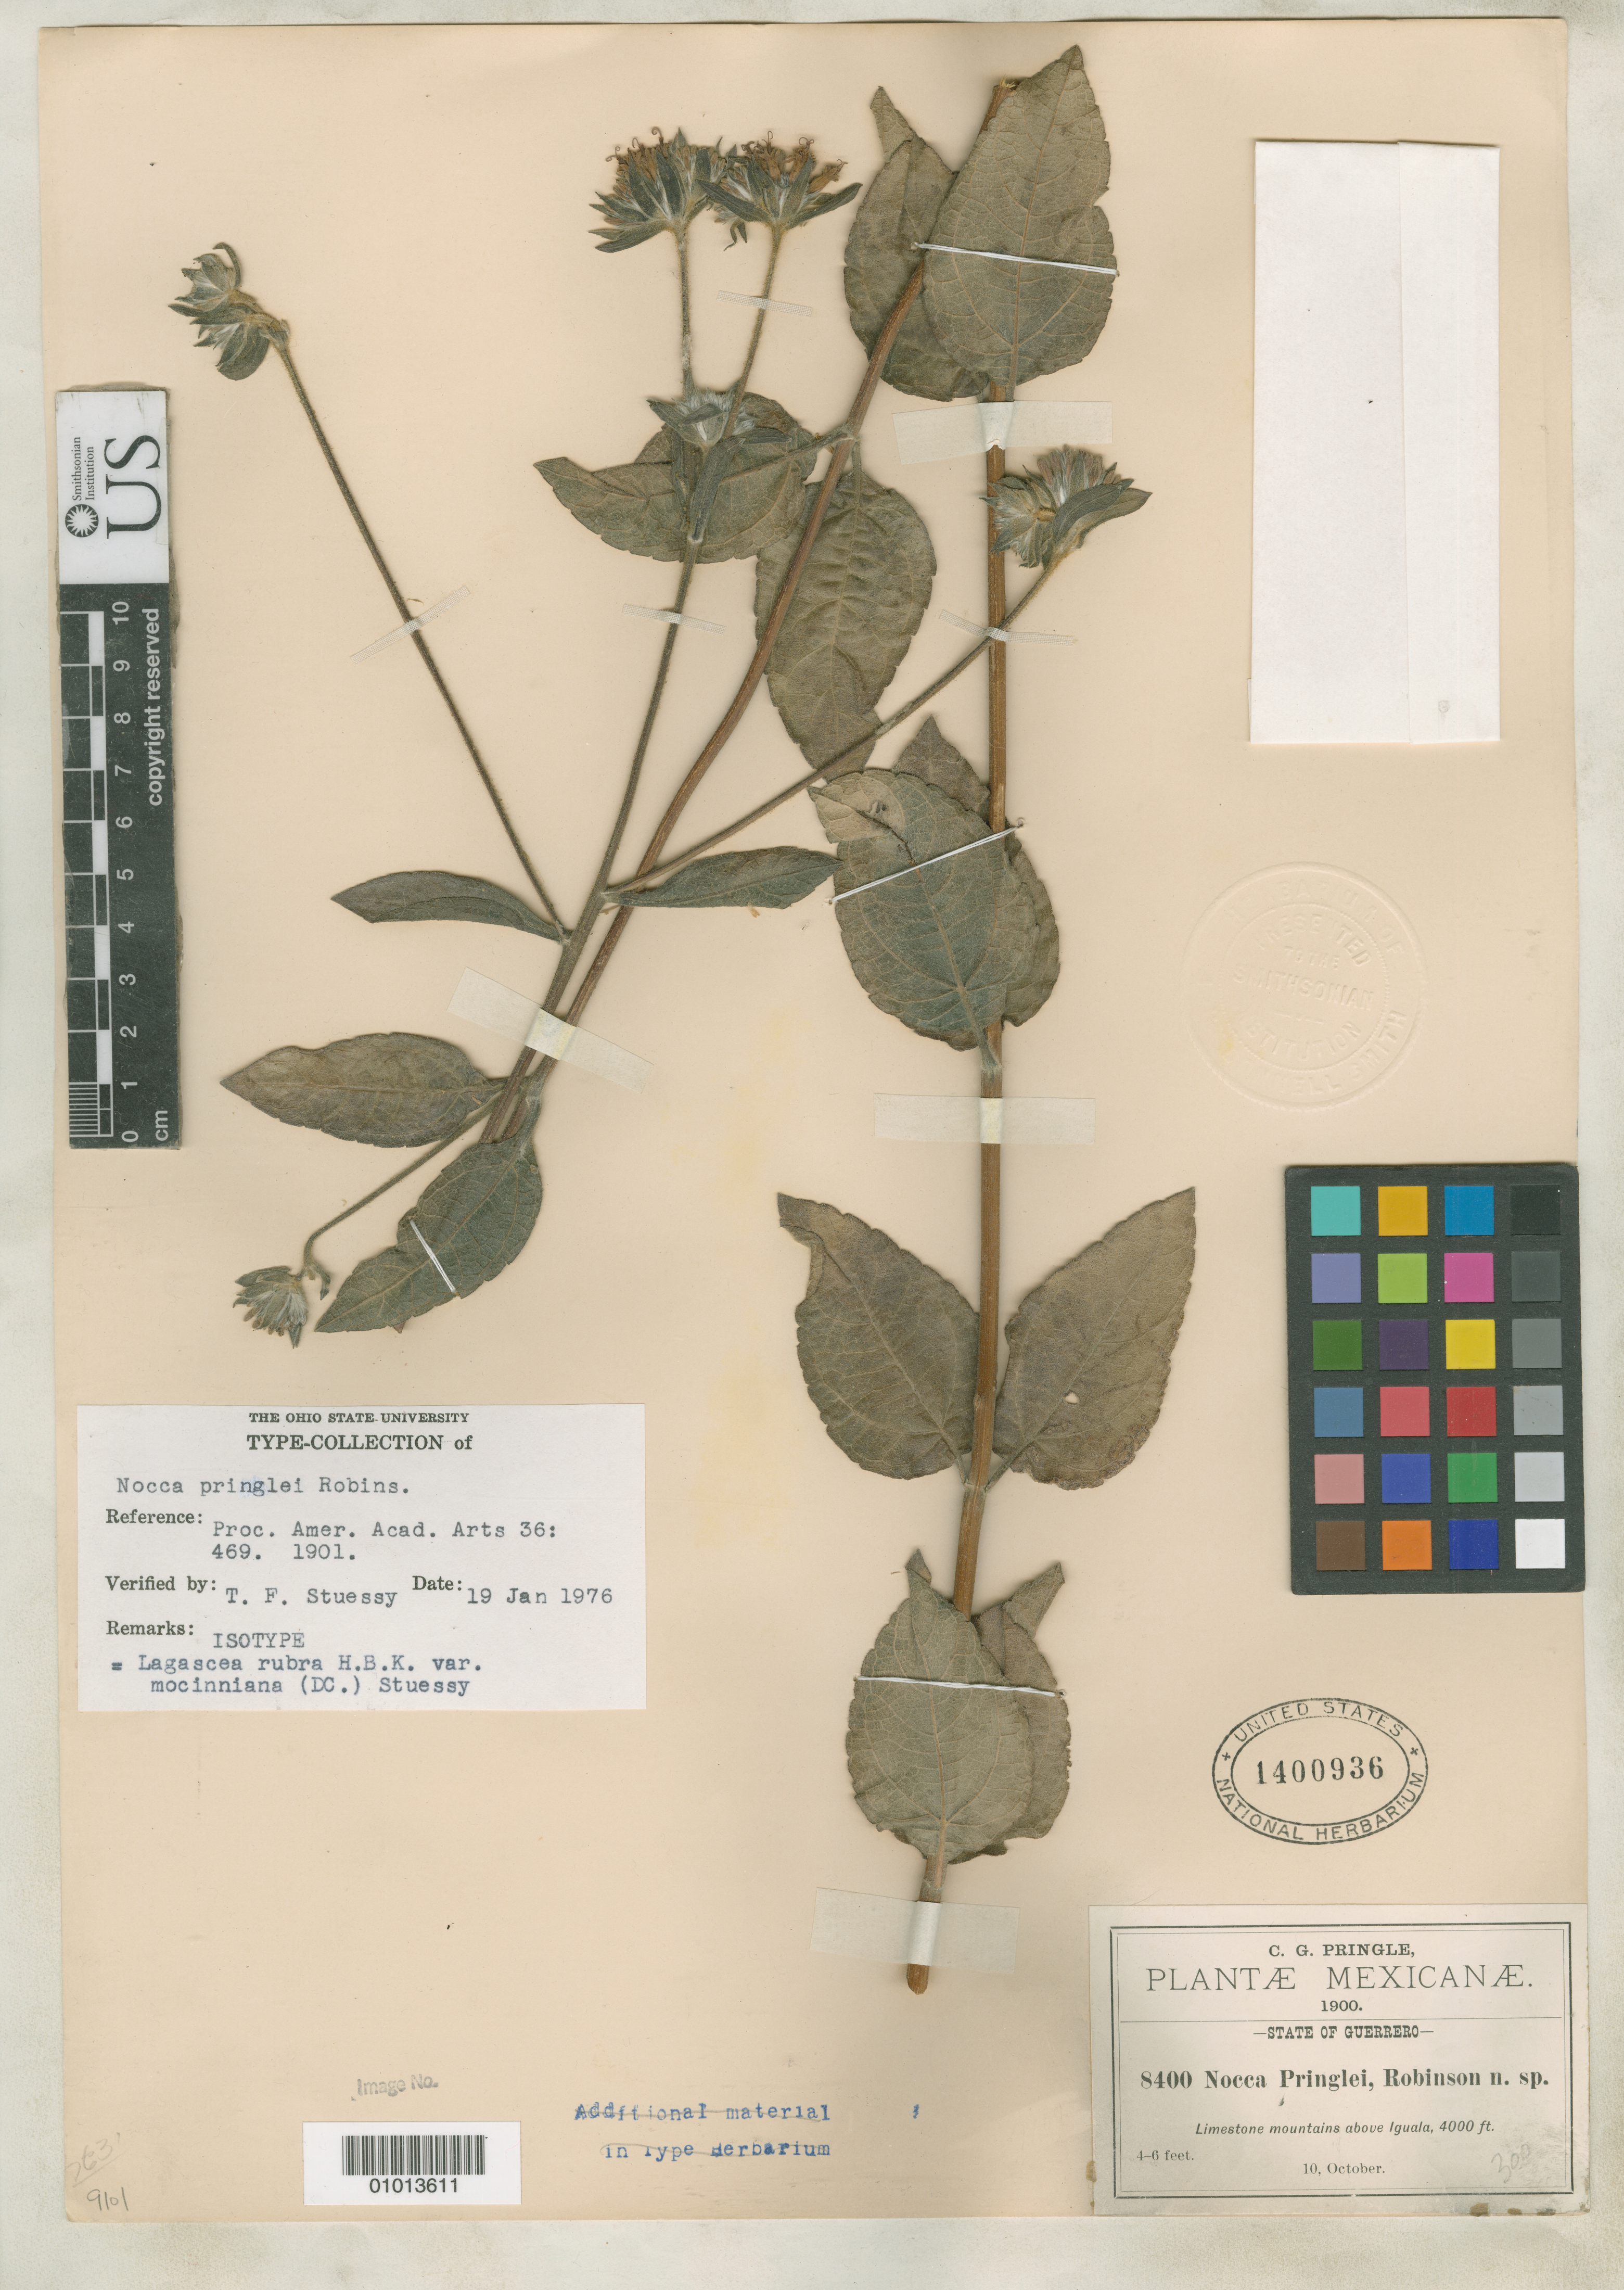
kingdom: Plantae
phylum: Tracheophyta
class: Magnoliopsida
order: Asterales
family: Asteraceae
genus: Nocca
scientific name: Nocca pringlei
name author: B.L. Rob.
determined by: Stuessy, T. F.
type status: Isotype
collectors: C. G. Pringle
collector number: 8400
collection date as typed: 10 Oct 1900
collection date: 1900-10-10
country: Mexico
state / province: Guerrero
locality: Limestone mountains above Iguala.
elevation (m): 1219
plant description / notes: Specimen ex John Donnell Smith herbarium.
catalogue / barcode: US 1400936